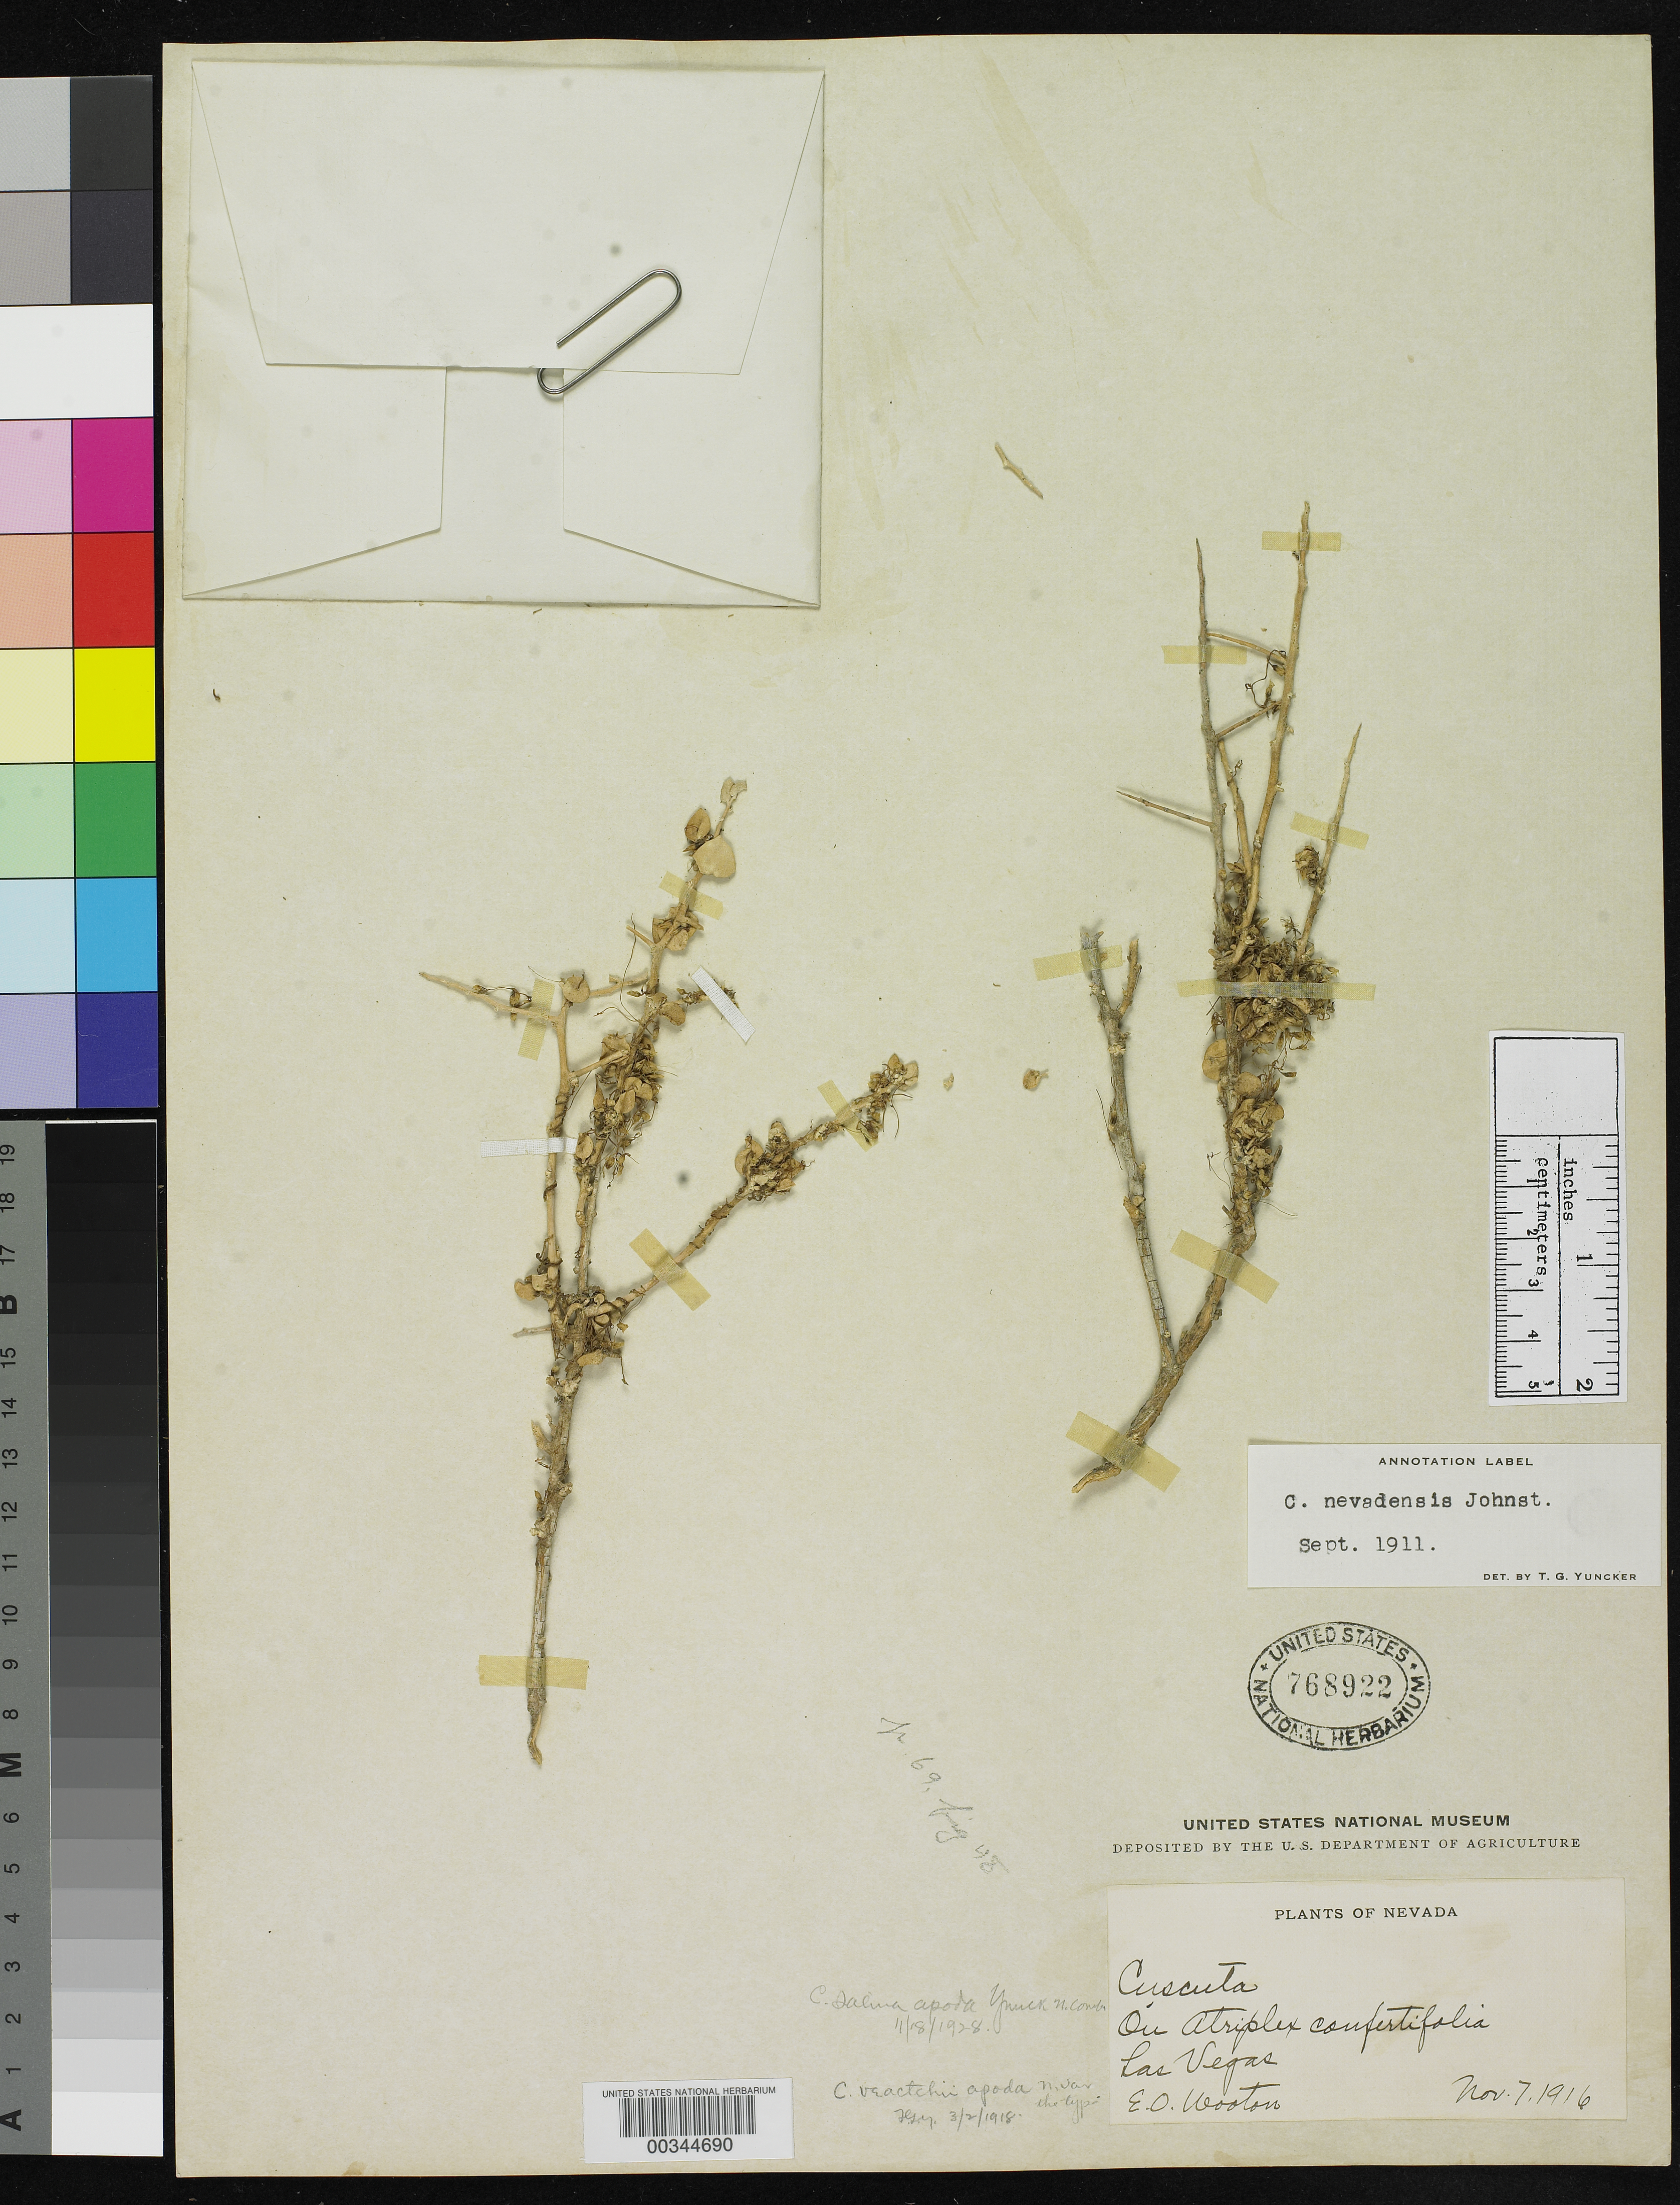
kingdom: Plantae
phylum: Tracheophyta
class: Magnoliopsida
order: Solanales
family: Convolvulaceae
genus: Cuscuta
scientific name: Cuscuta veatchii var. apoda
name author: Yunck.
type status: Holotype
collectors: E. O. Wooton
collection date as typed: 07 Nov 1916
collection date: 1916-11-07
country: United States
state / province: Nevada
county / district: Clark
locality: Las Vegas.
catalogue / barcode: US 768922